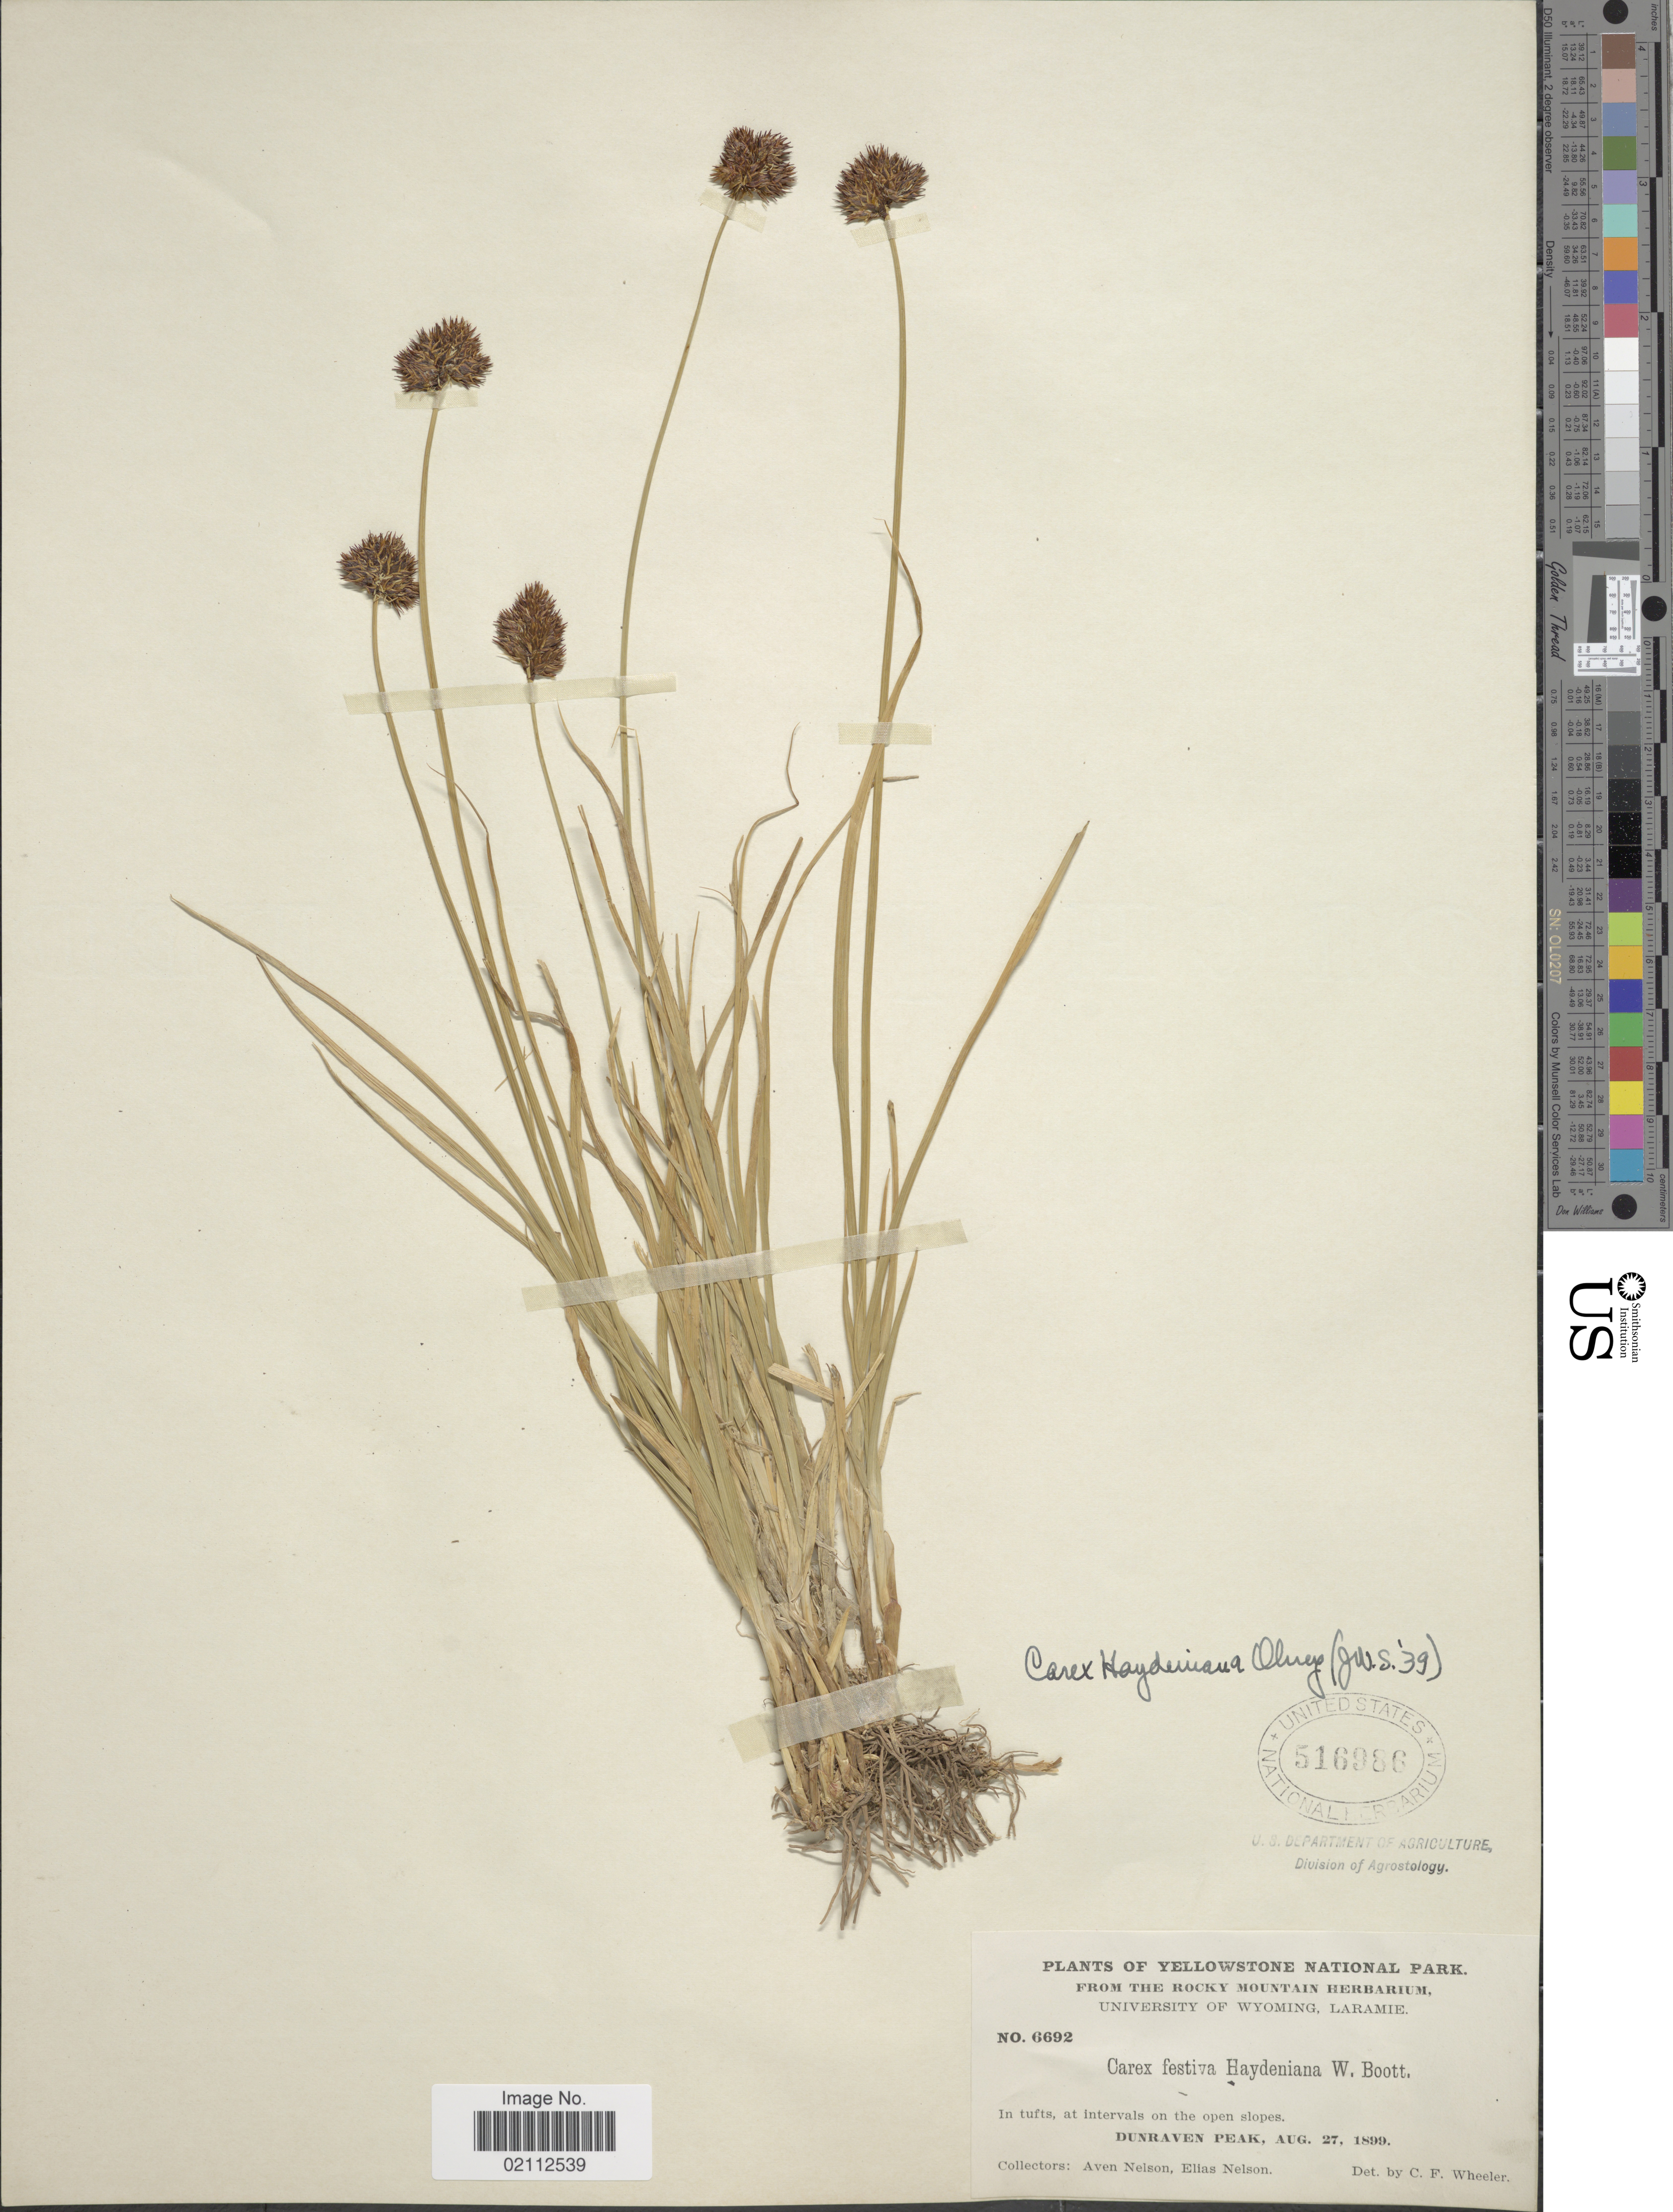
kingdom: Plantae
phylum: Tracheophyta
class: Liliopsida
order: Poales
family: Cyperaceae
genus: Carex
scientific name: Carex haydeniana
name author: Olney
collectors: A. Nelson & E. Nelson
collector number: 6692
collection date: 1899-08-27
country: United States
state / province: Wyoming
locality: Yellowstone National Park, in tufts, at intervals on the open slopes, Dunraven Peak.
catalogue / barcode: US 516986